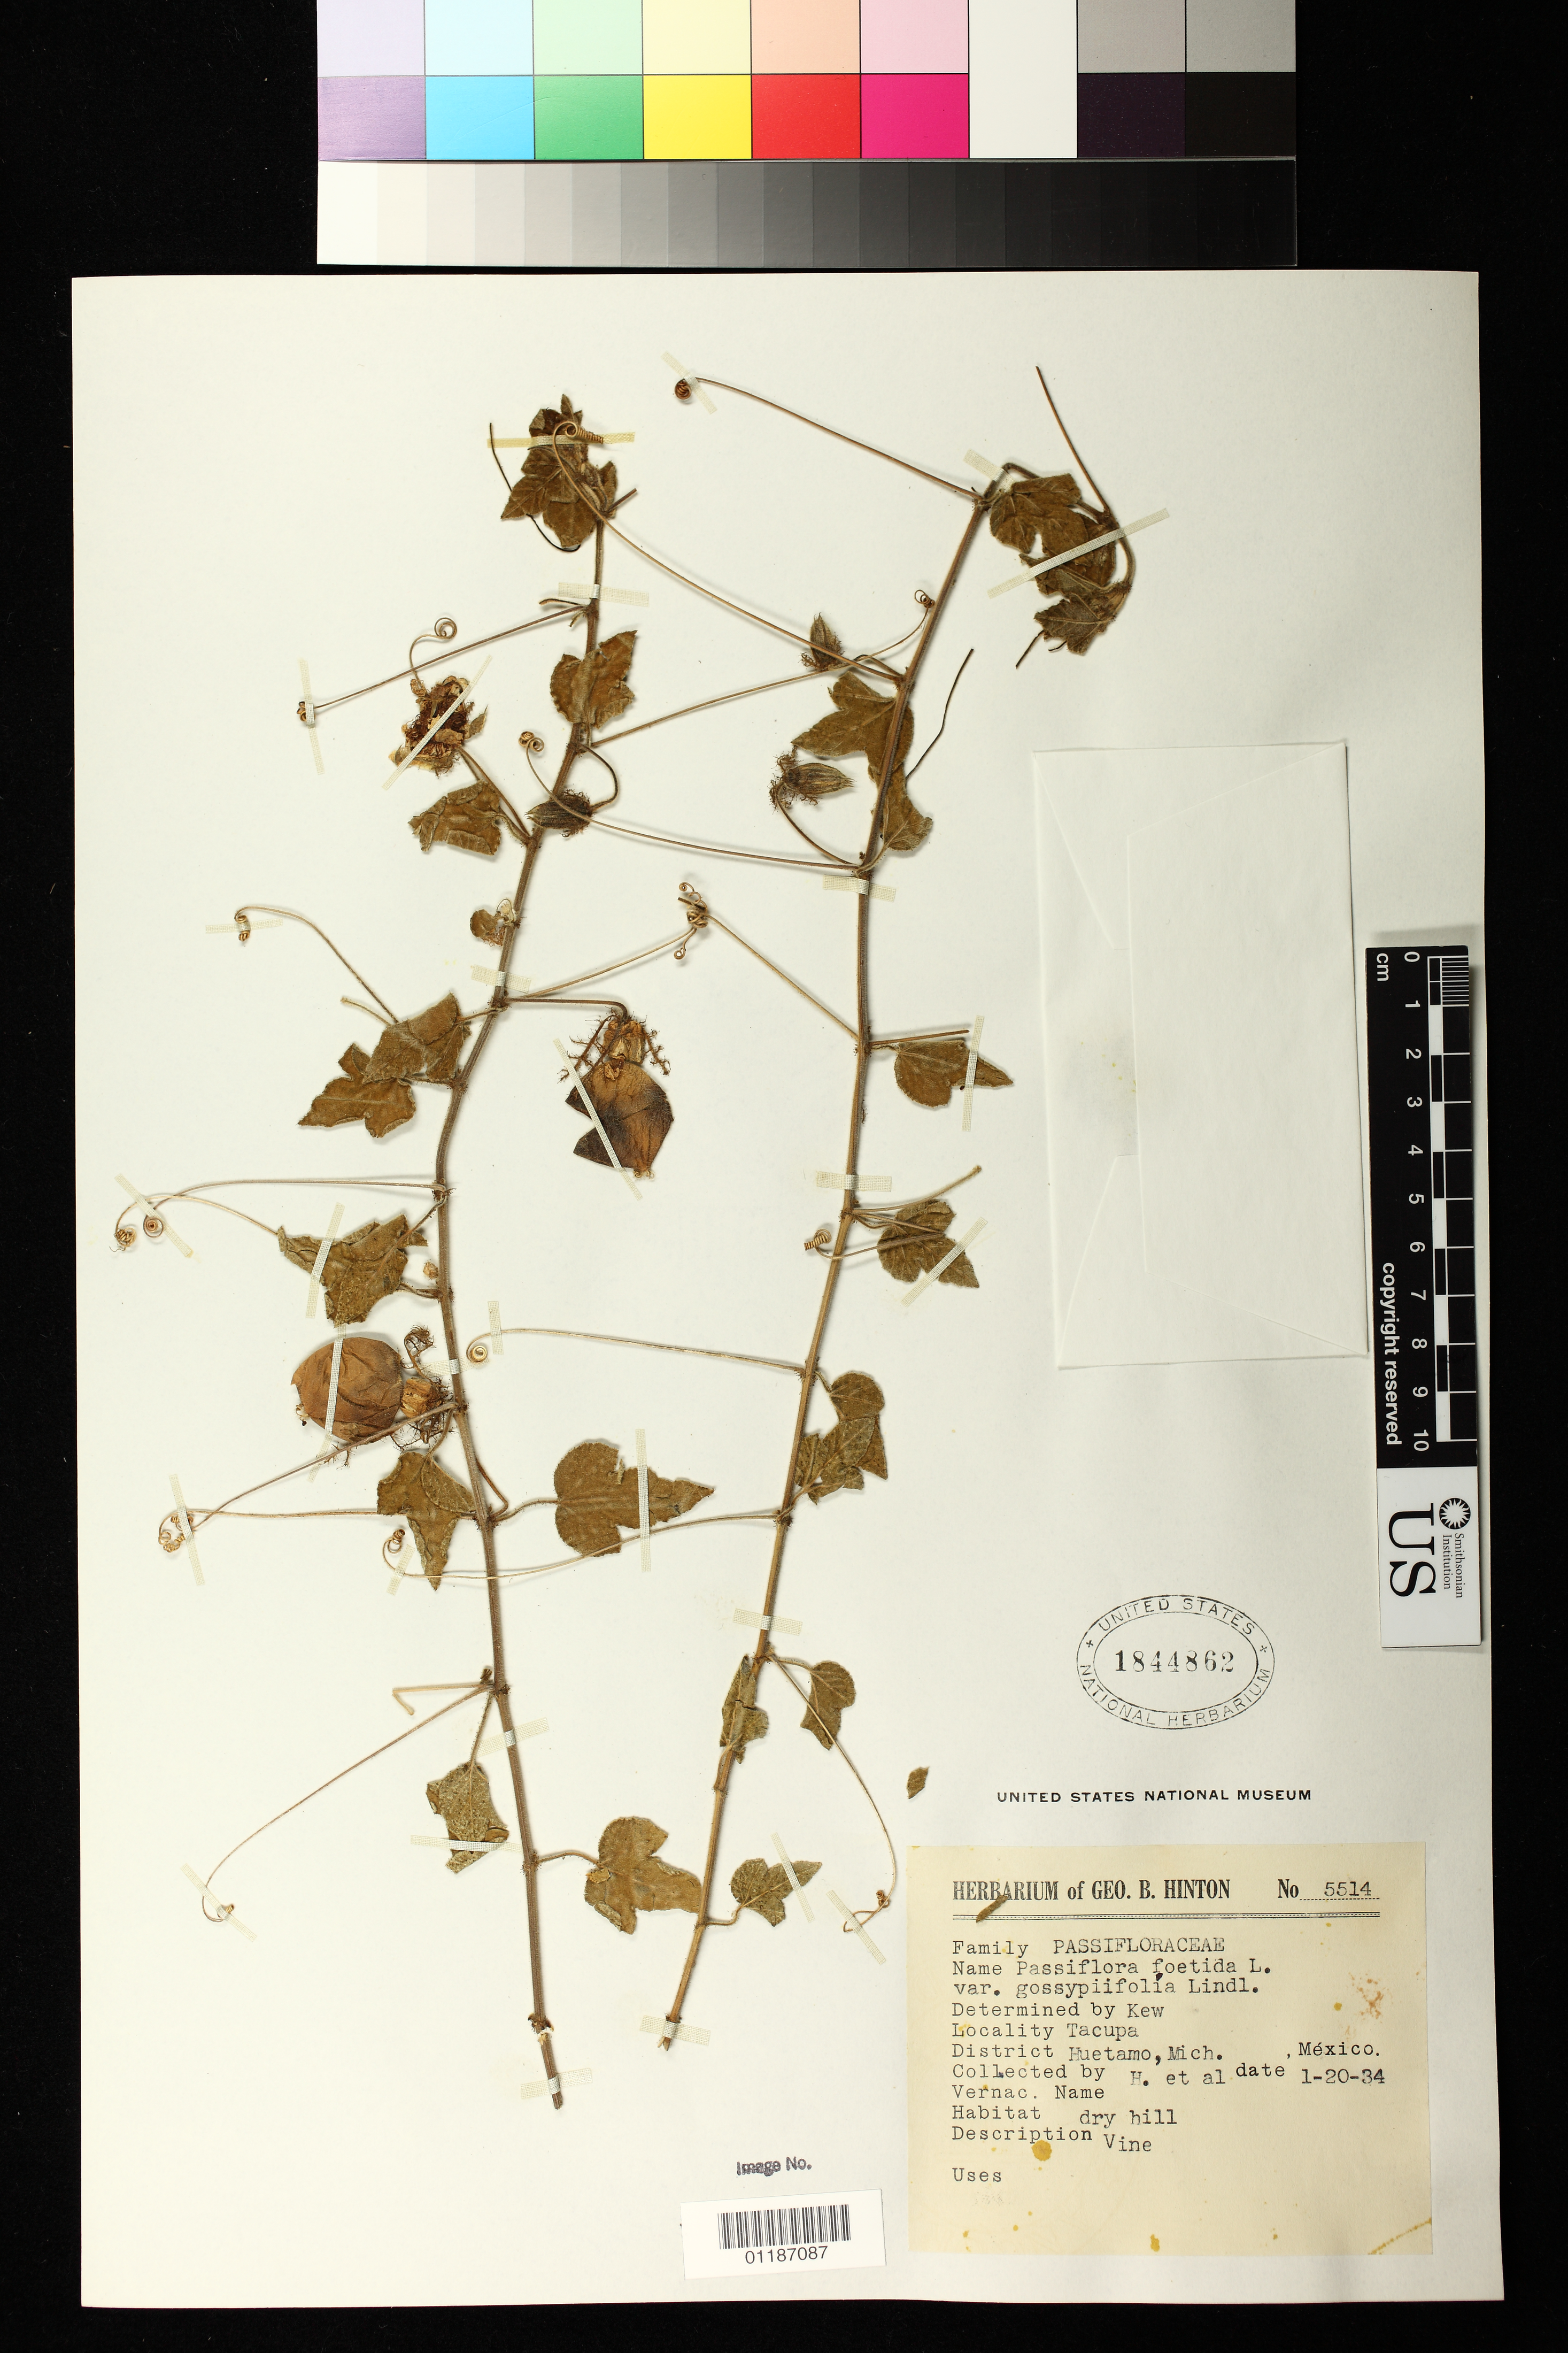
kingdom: Plantae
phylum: Tracheophyta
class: Magnoliopsida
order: Malpighiales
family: Passifloraceae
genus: Passiflora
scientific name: Passiflora foetida var. gossypiifolia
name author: (Desv.) Mast.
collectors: G. B. Hinton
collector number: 5514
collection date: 1935-01-20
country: Mexico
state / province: Michoacán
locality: Tecupa, Huetamo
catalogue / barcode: US 1844862